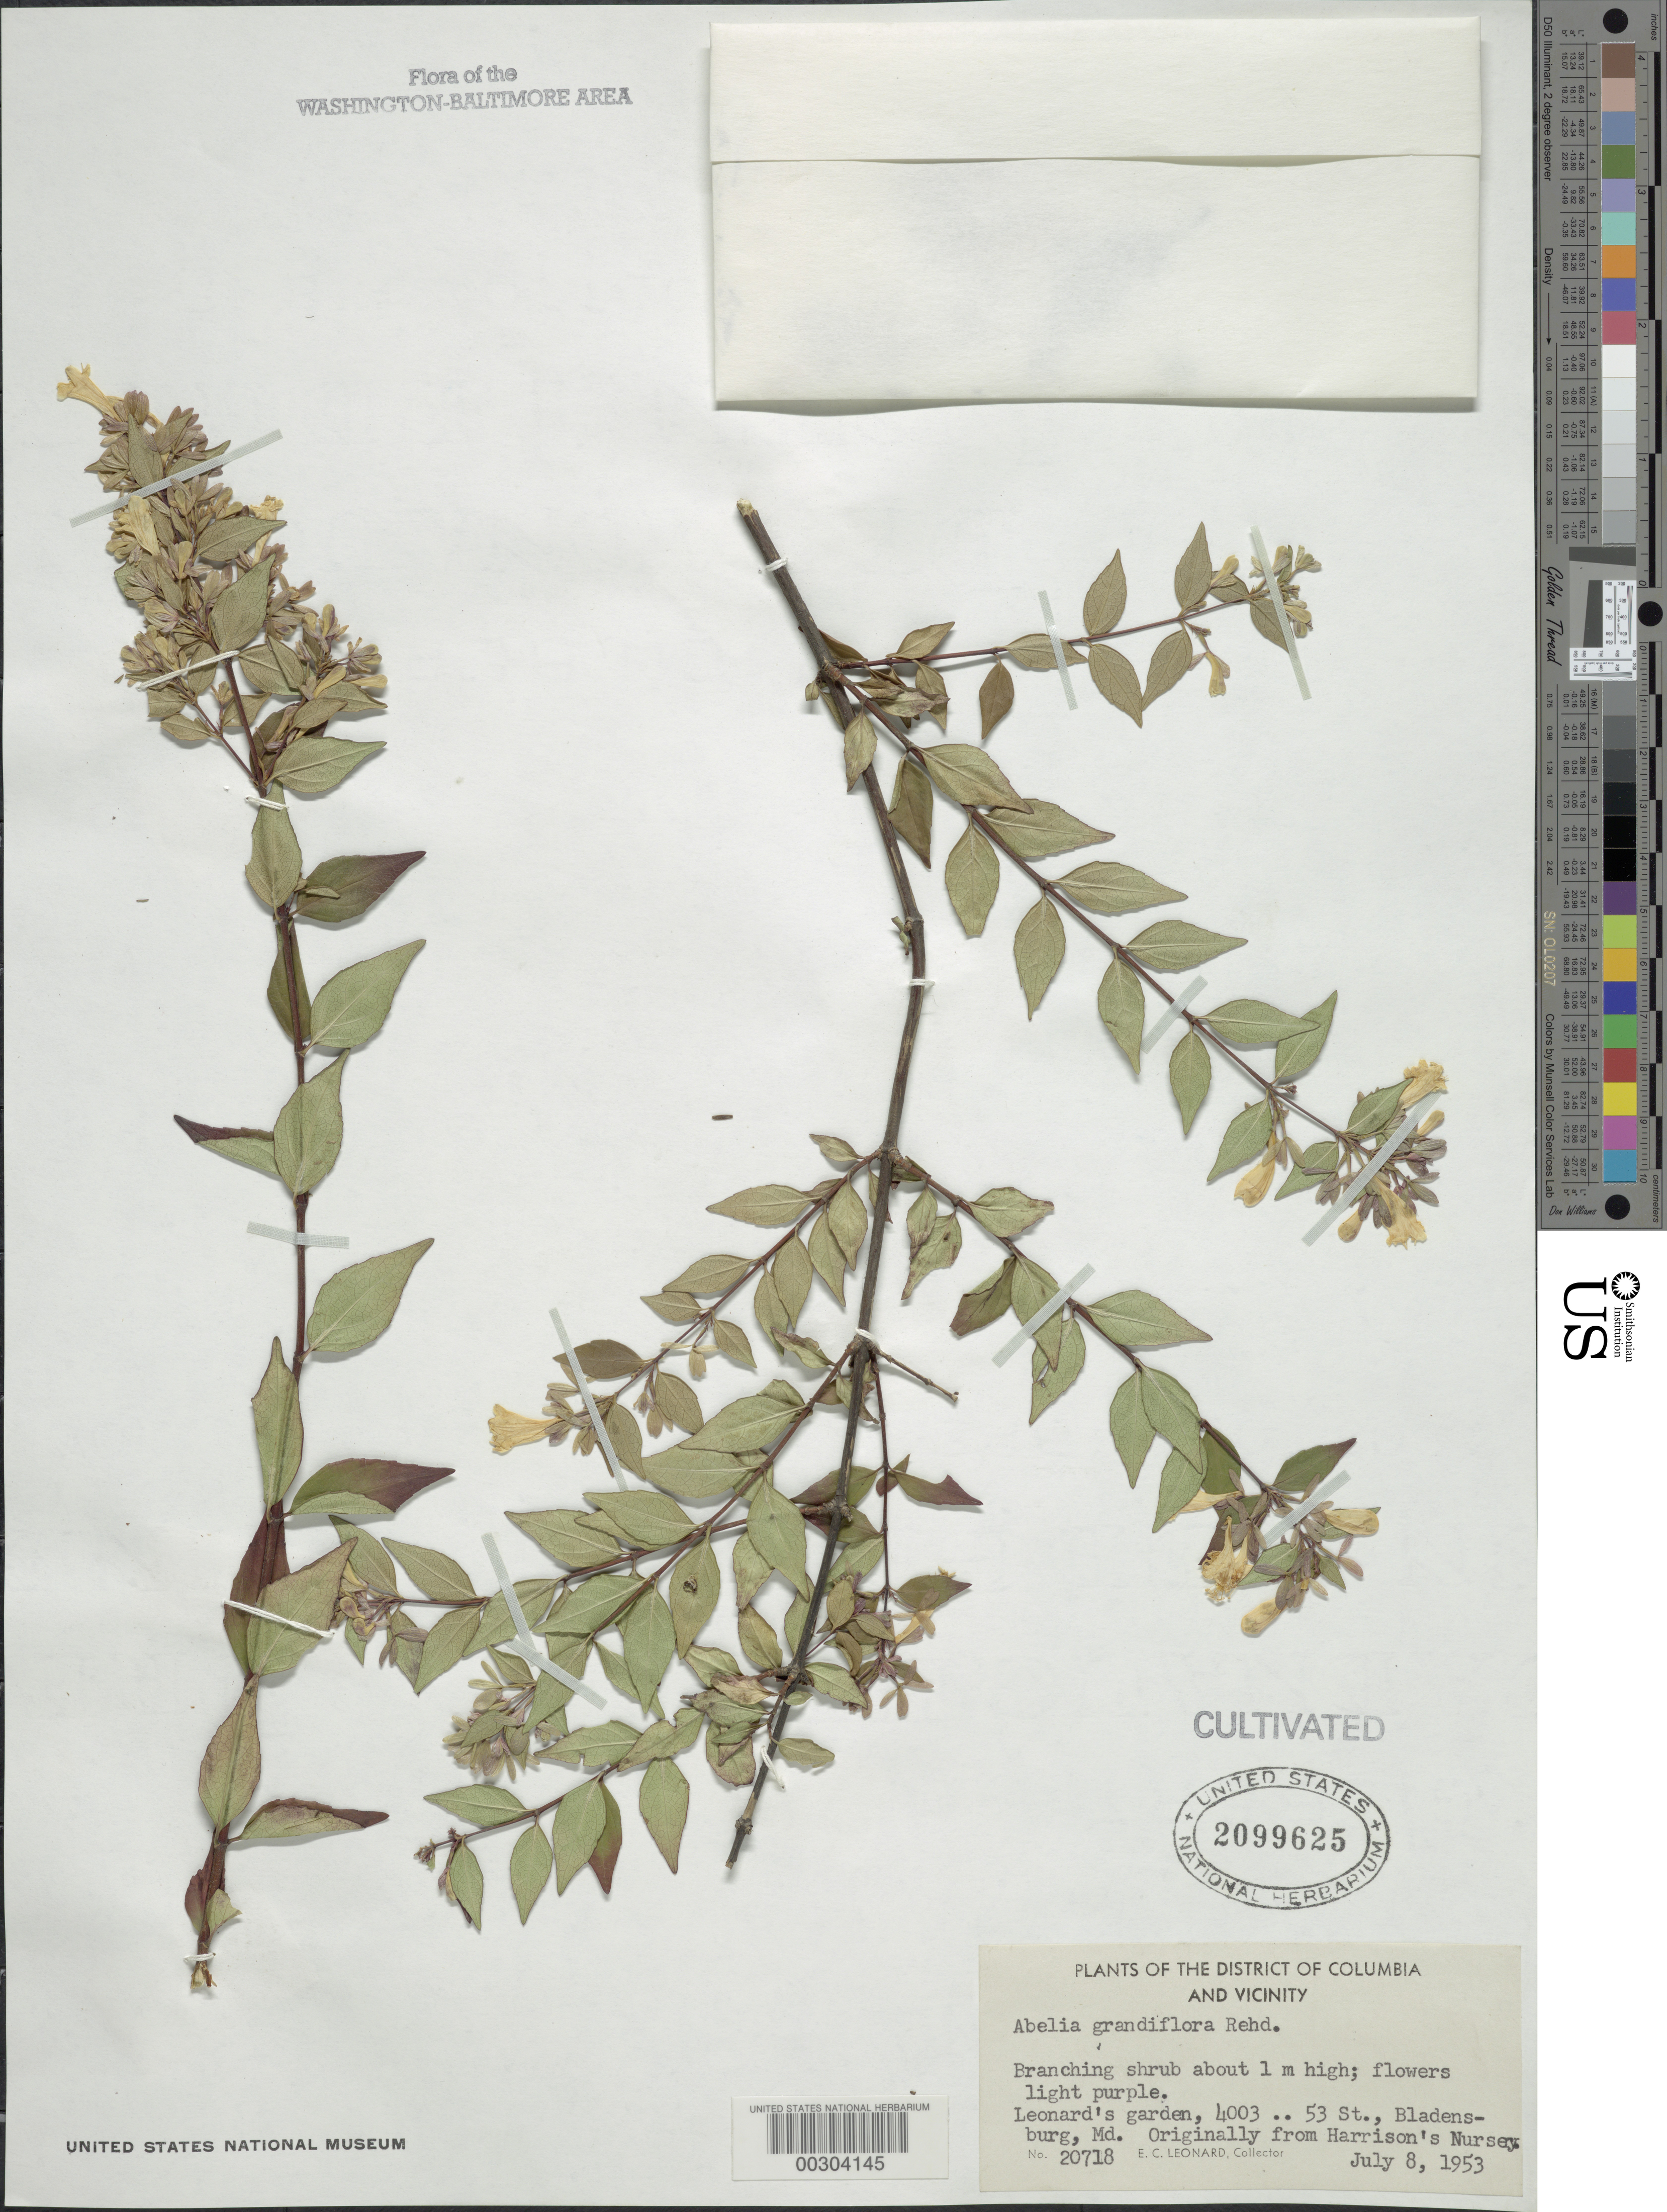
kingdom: Plantae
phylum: Tracheophyta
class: Magnoliopsida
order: Dipsacales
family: Caprifoliaceae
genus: Abelia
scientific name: Abelia grandiflora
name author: (André) Rehder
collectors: E. C. Leonard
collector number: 20718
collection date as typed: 08 Jul 1953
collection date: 1953-07-08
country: United States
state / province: Maryland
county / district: Prince George's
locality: Bladensburg, 4003 53 St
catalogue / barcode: US 2099625